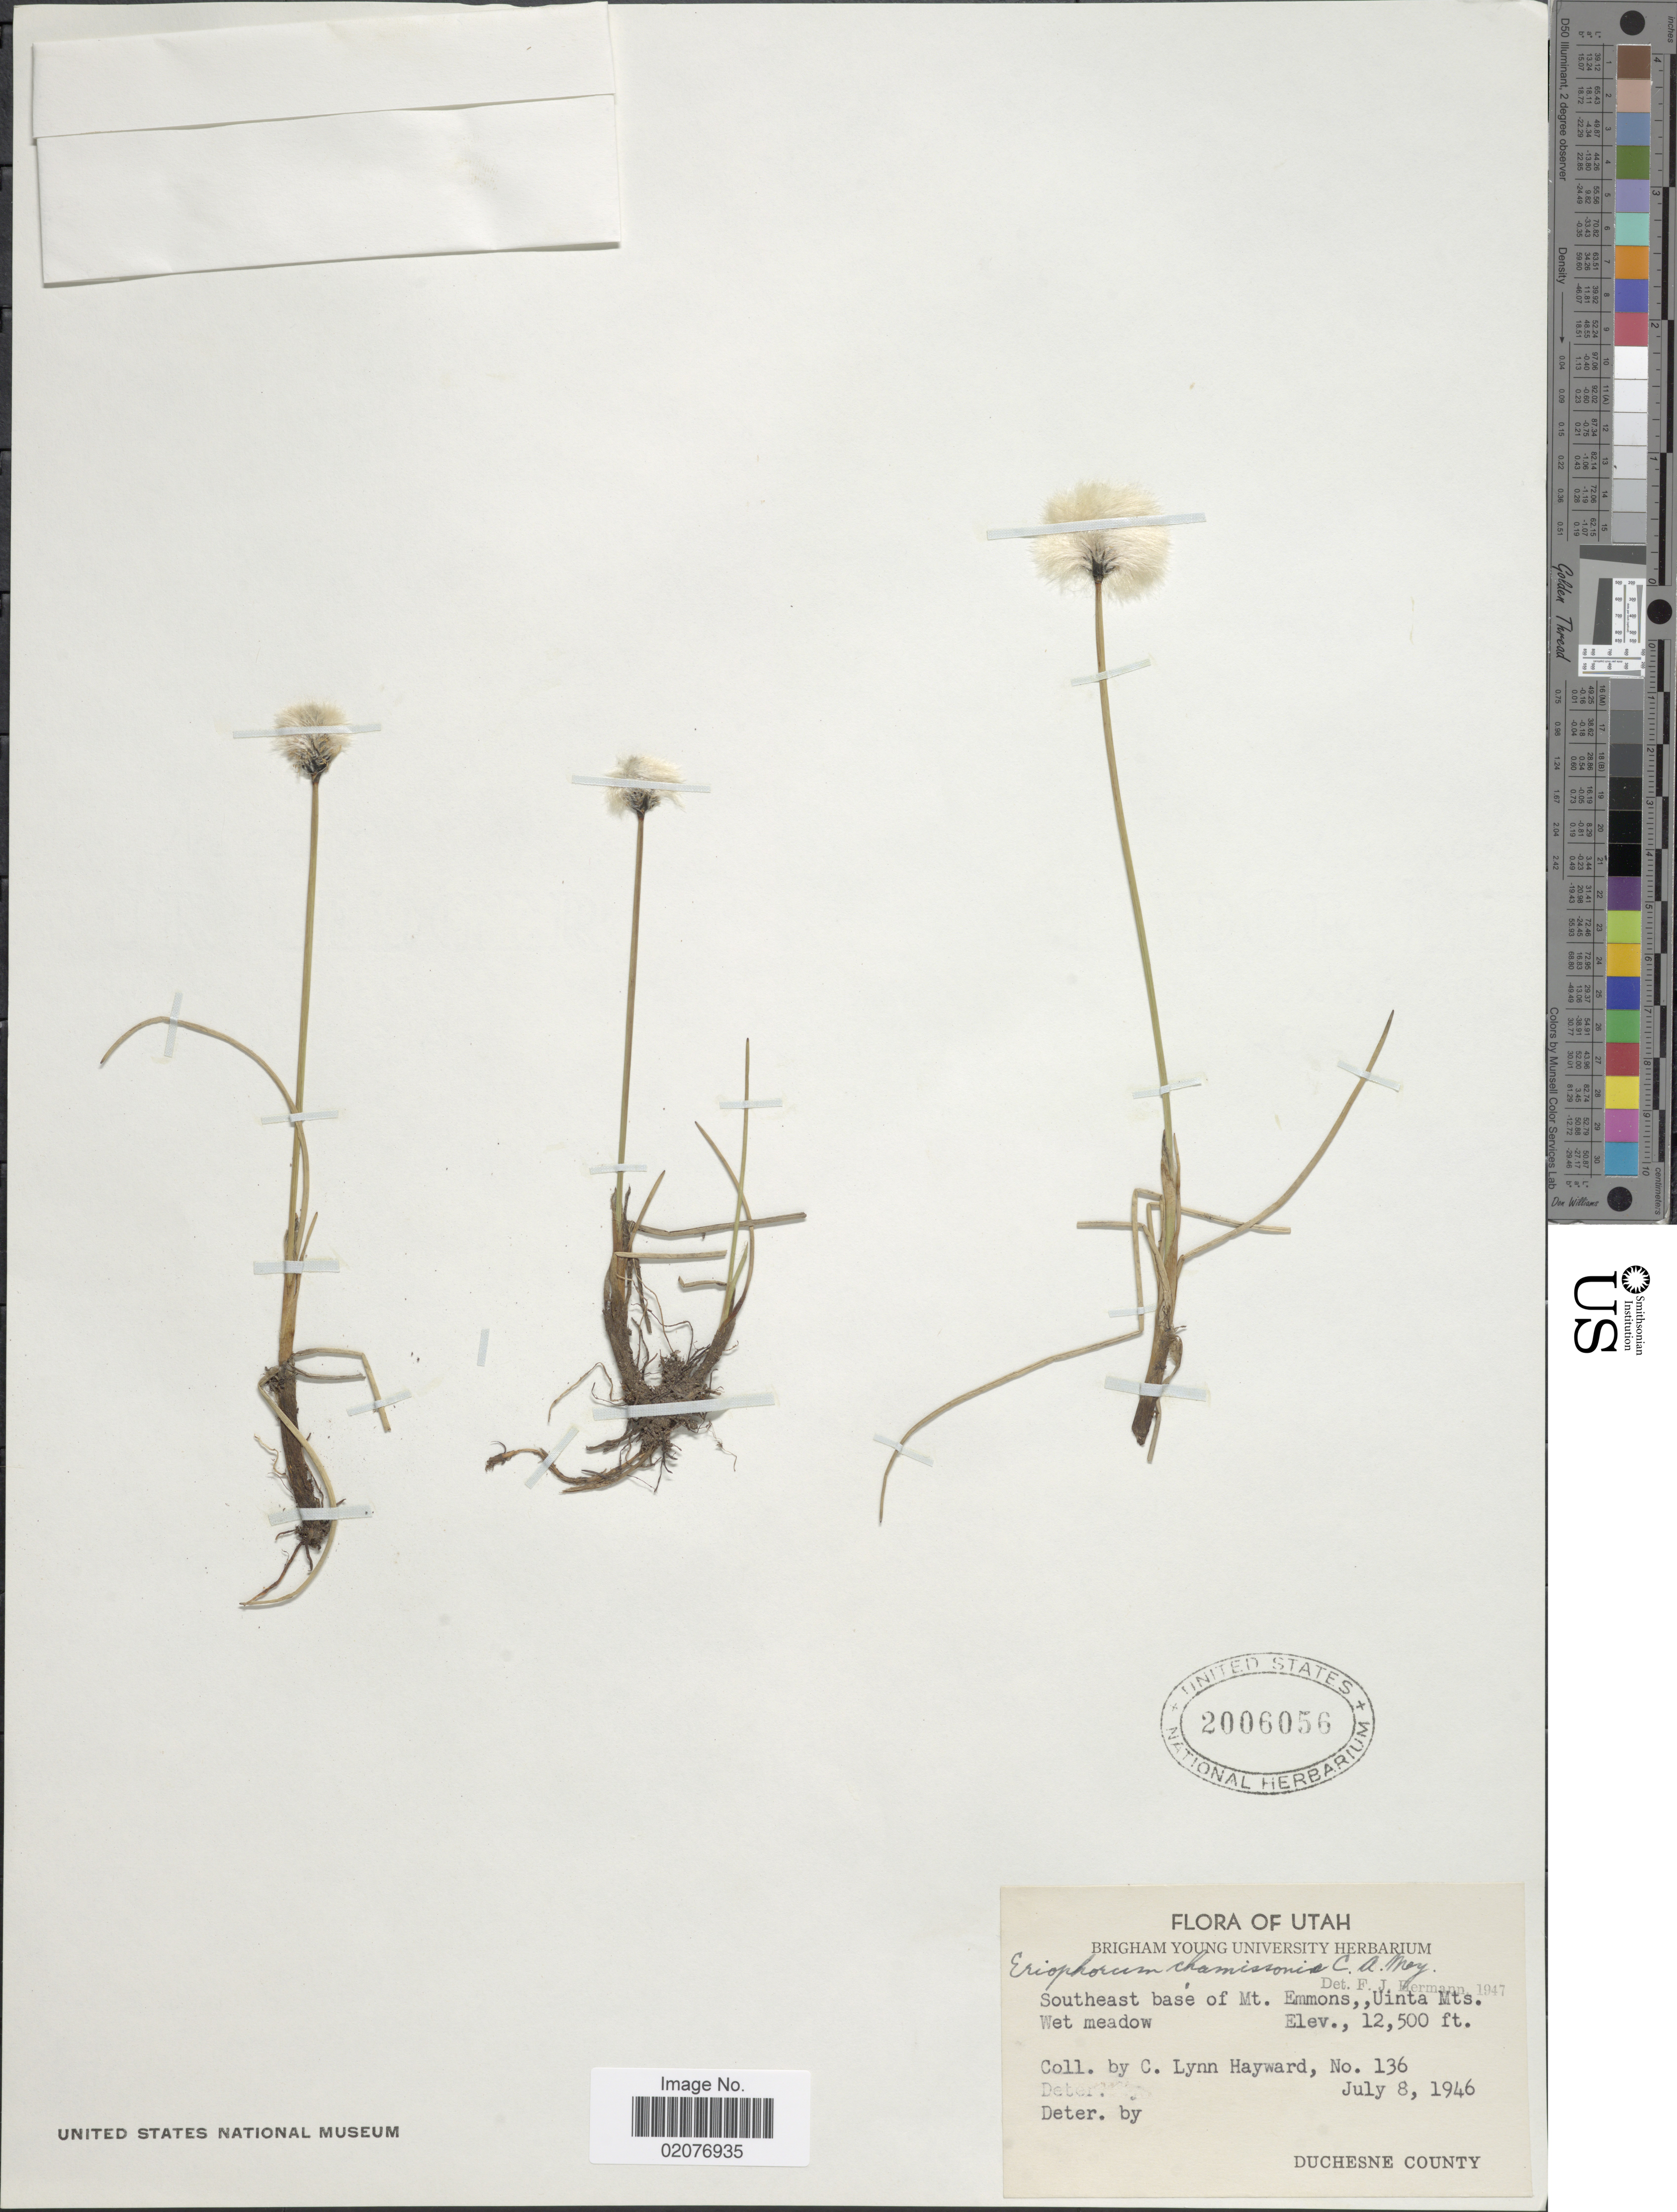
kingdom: Plantae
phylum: Tracheophyta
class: Liliopsida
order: Poales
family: Cyperaceae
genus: Eriophorum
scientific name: Eriophorum chamissonis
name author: C.A. Mey.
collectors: C. Hayward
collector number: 136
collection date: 1946-07-08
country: United States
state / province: Utah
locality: Southeast base of Mt Emmons, Uinta Mts. Wet meadow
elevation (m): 3810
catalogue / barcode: US 2006056